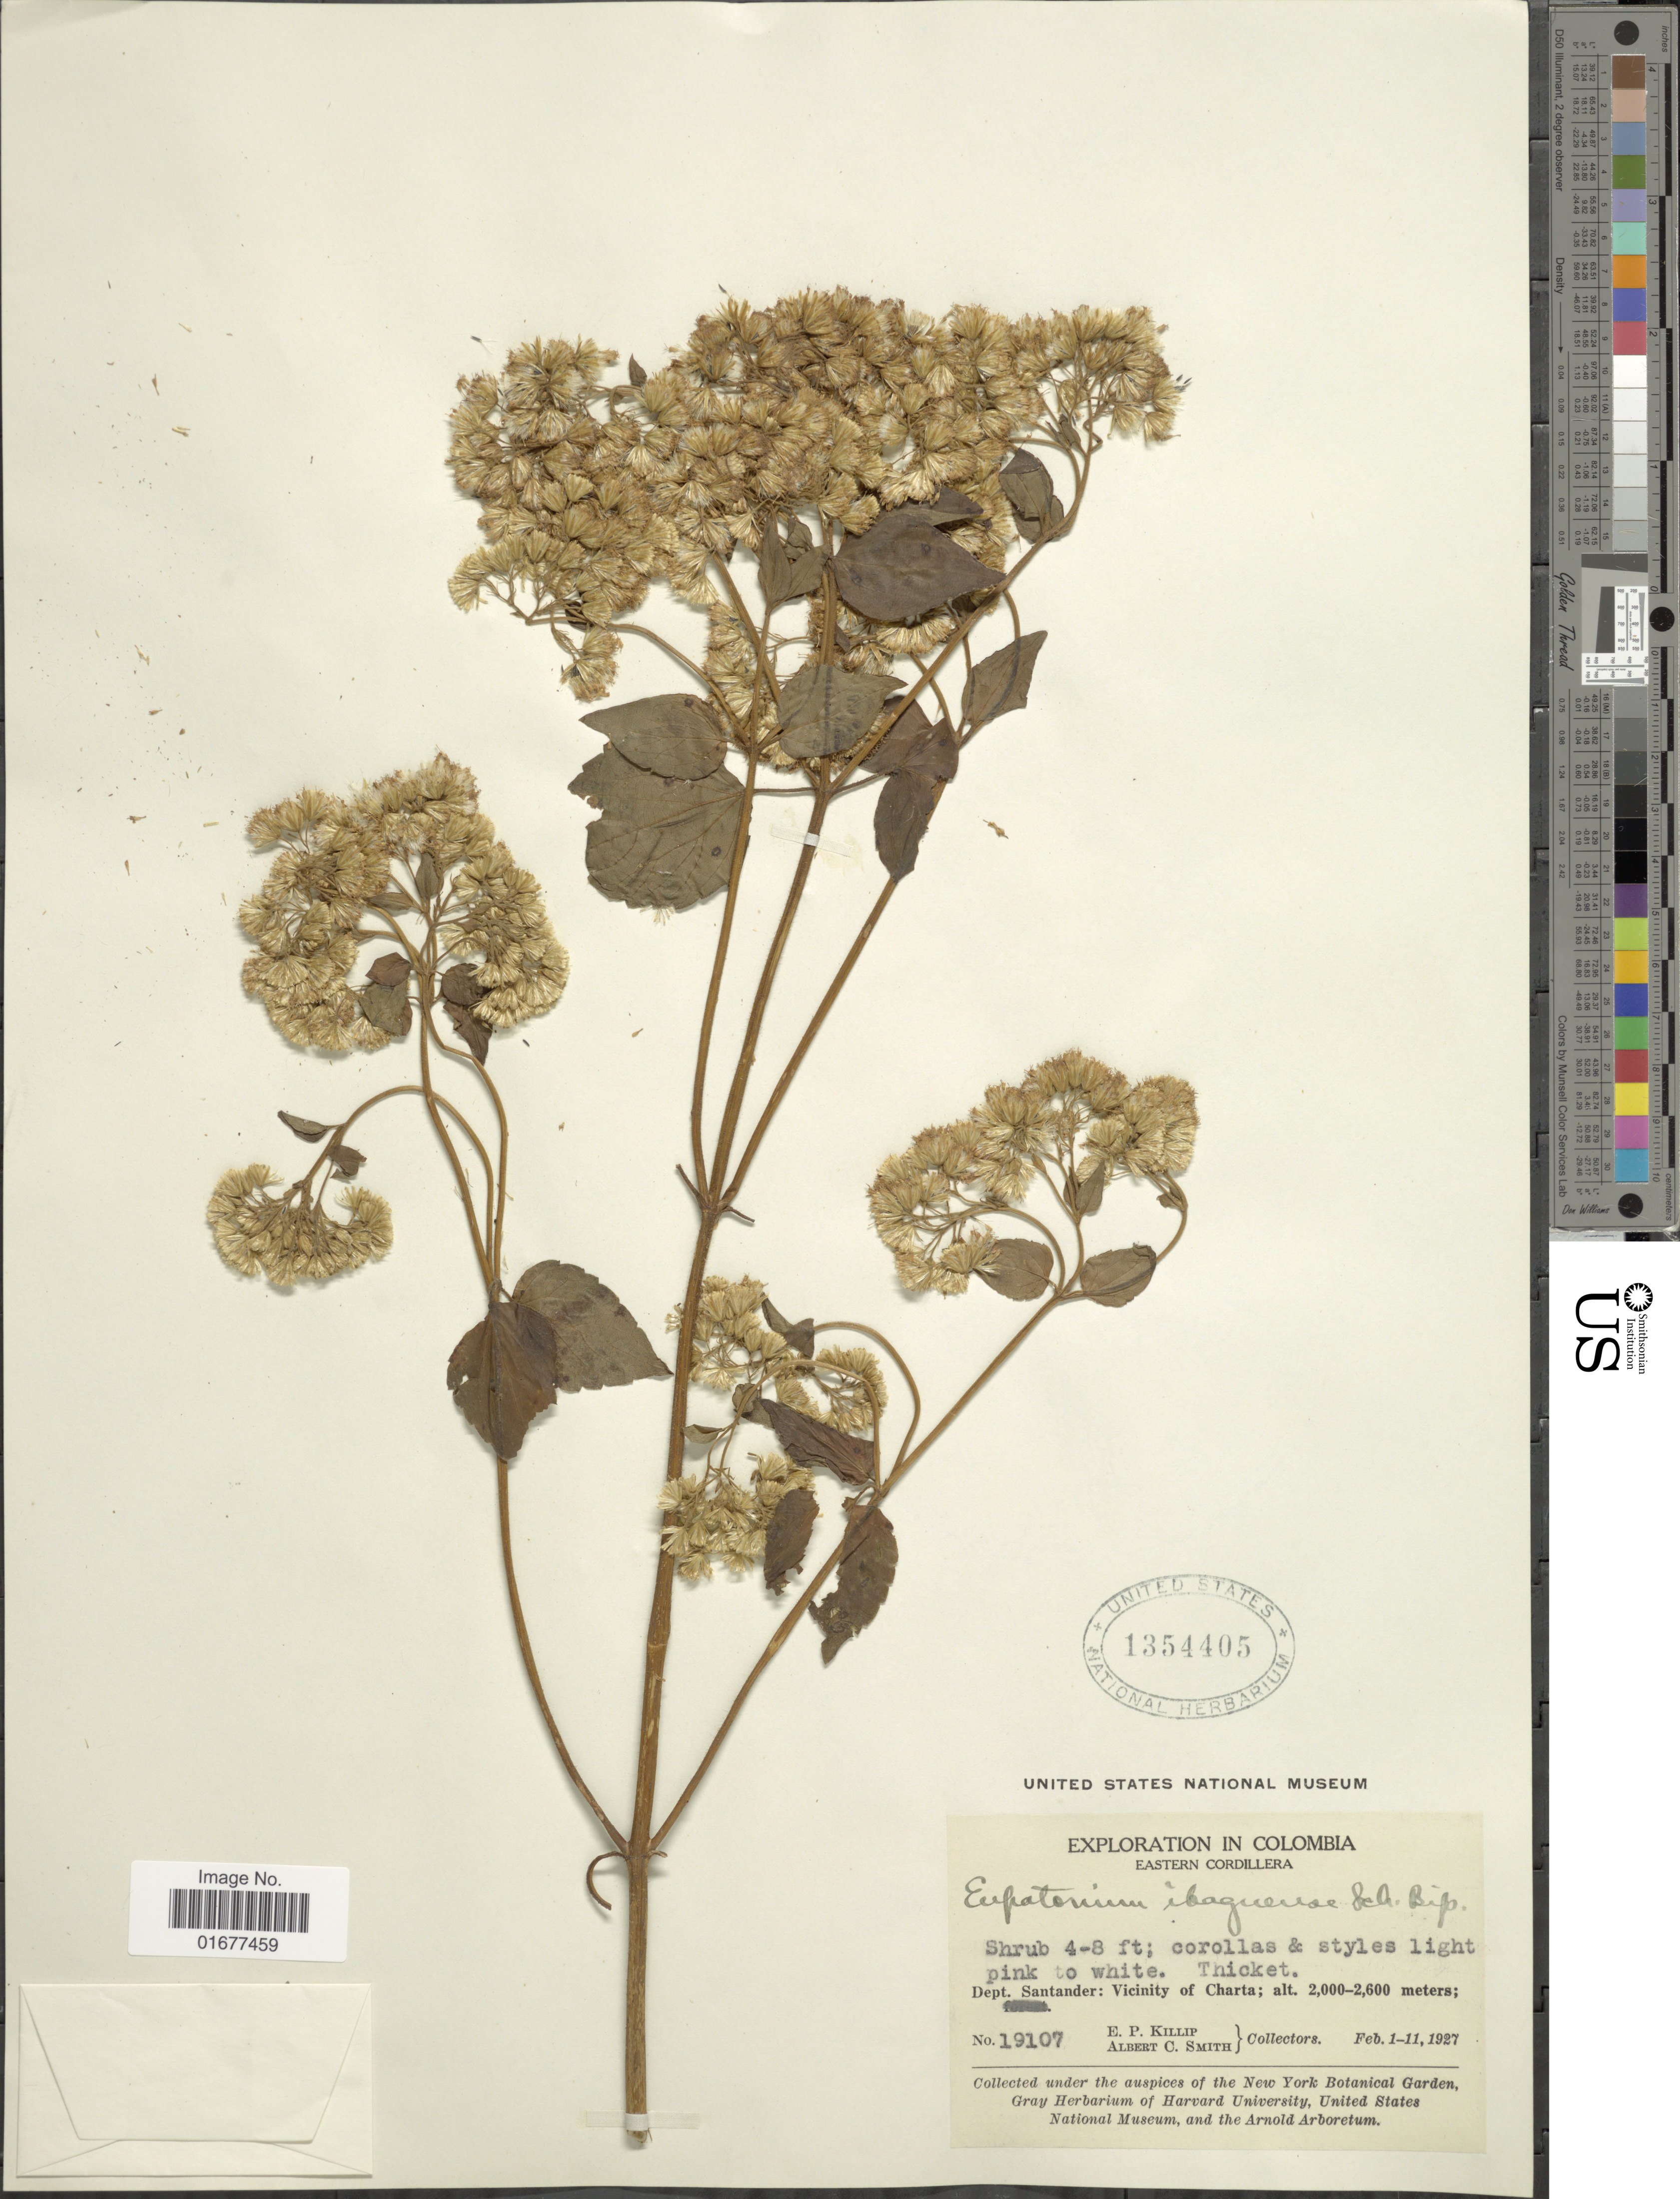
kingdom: Plantae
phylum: Tracheophyta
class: Magnoliopsida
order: Asterales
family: Asteraceae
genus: Ageratina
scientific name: Ageratina pichinchensis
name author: (Kunth) R.M. King & H. Rob.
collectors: E. P. Killip & A. C. Smith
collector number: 19107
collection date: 1927-02-01/1927-02-11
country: Colombia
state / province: Santander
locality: Vicinity of Charta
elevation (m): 2000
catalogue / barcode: US 1354405